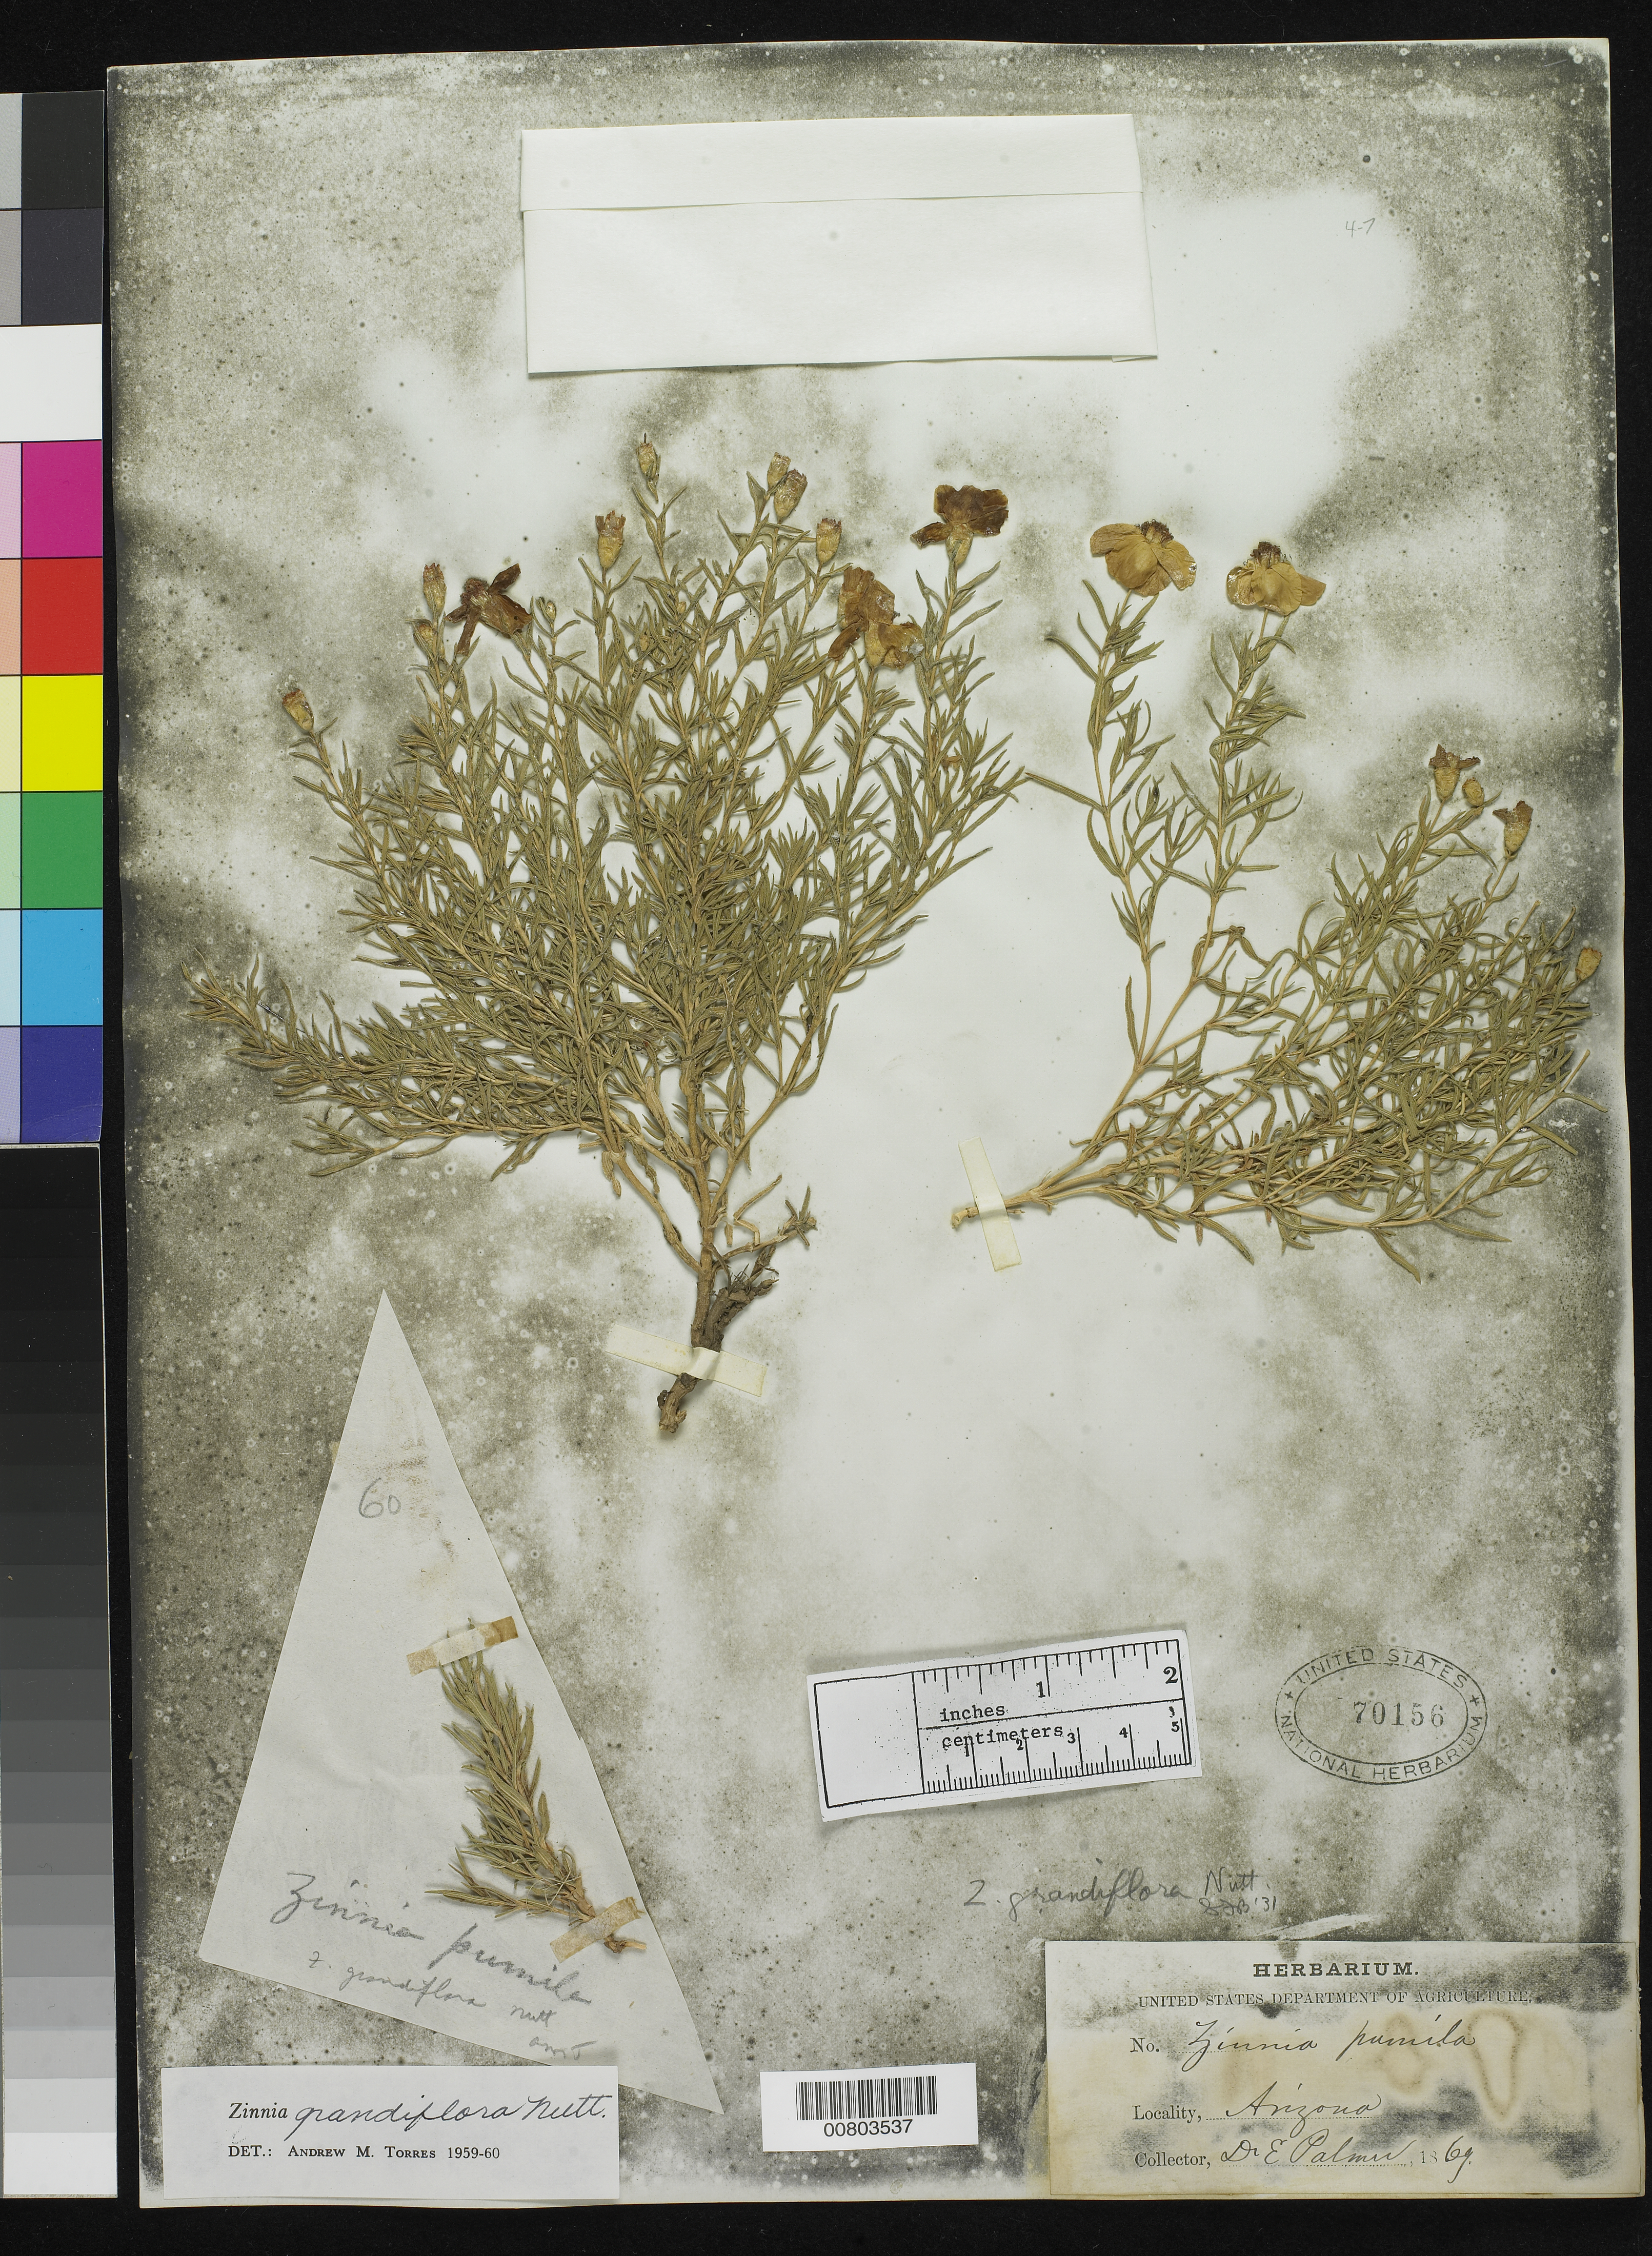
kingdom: Plantae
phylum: Tracheophyta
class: Magnoliopsida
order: Asterales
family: Asteraceae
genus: Zinnia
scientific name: Zinnia grandiflora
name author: Nutt.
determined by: Torres, A. M.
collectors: E. Palmer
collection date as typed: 1869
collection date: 1869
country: United States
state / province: Arizona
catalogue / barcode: US 70156